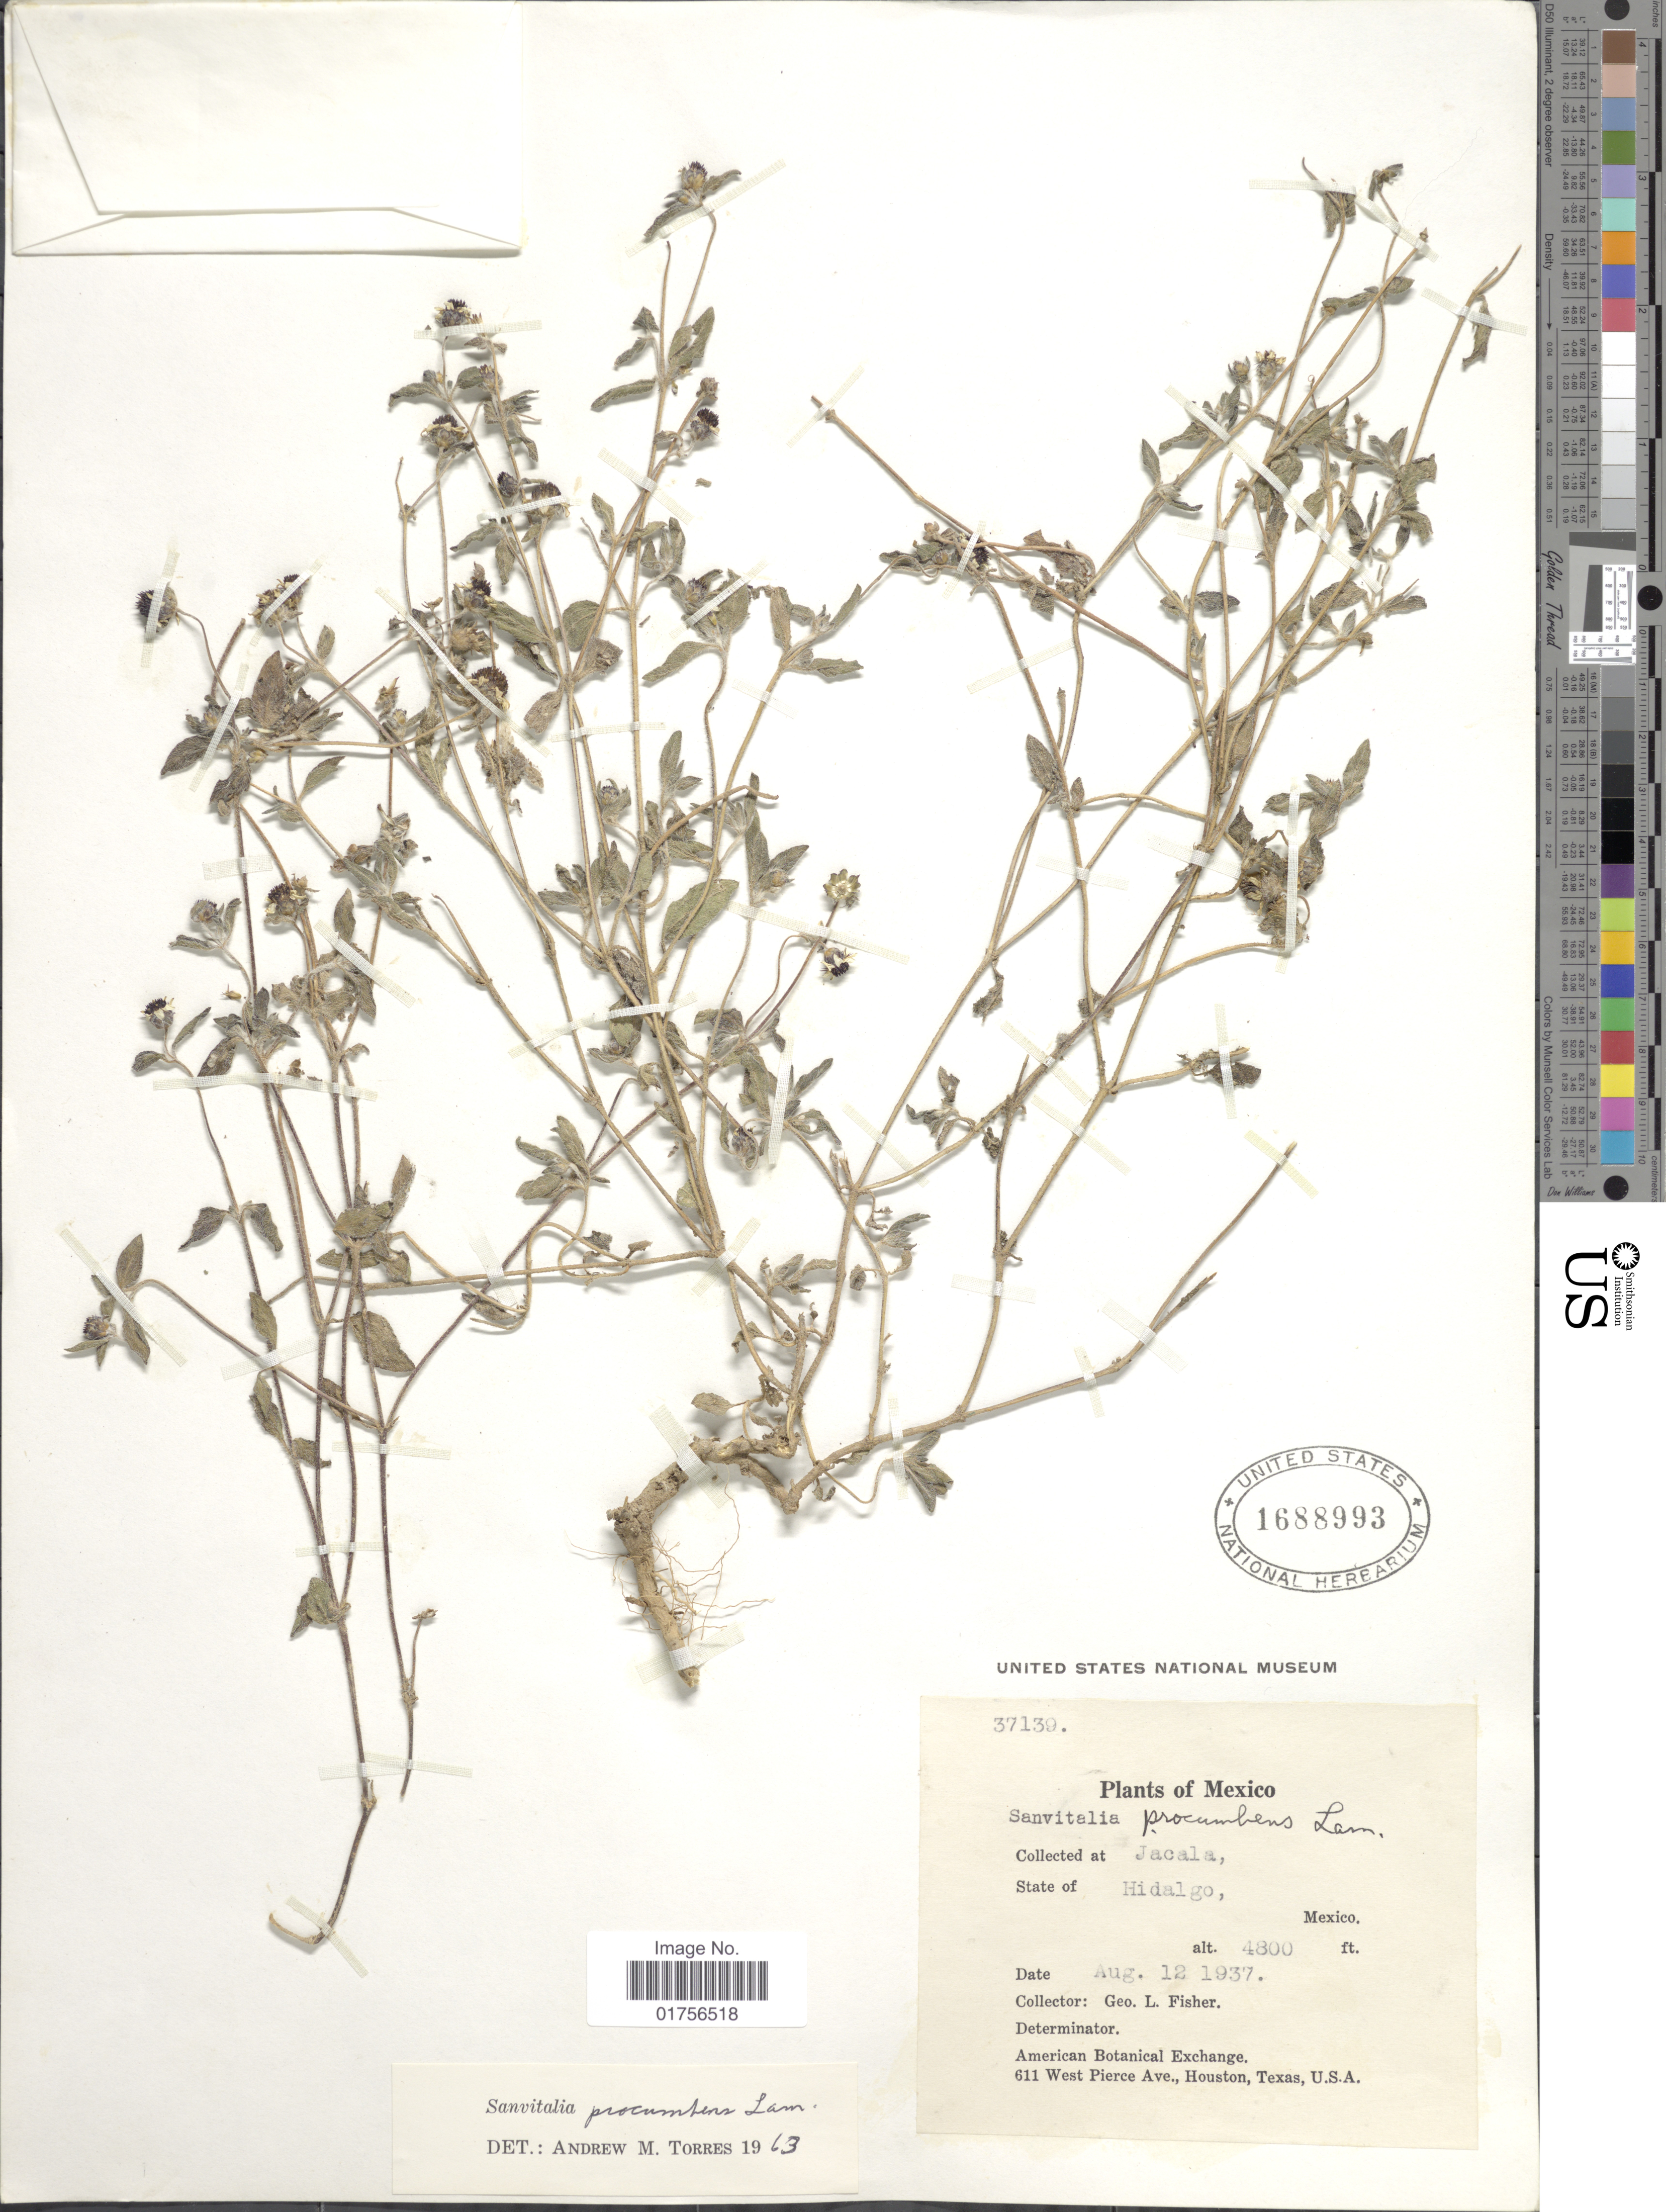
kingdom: Plantae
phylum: Tracheophyta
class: Magnoliopsida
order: Asterales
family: Asteraceae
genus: Sanvitalia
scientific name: Sanvitalia procumbens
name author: Lam.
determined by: Skibicki, Samuel V.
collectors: G. L. Fisher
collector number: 37139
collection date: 1937-08-12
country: Mexico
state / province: Hidalgo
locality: Jacala, State of Hidalgo, Mexico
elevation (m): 1463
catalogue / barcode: US 1688993